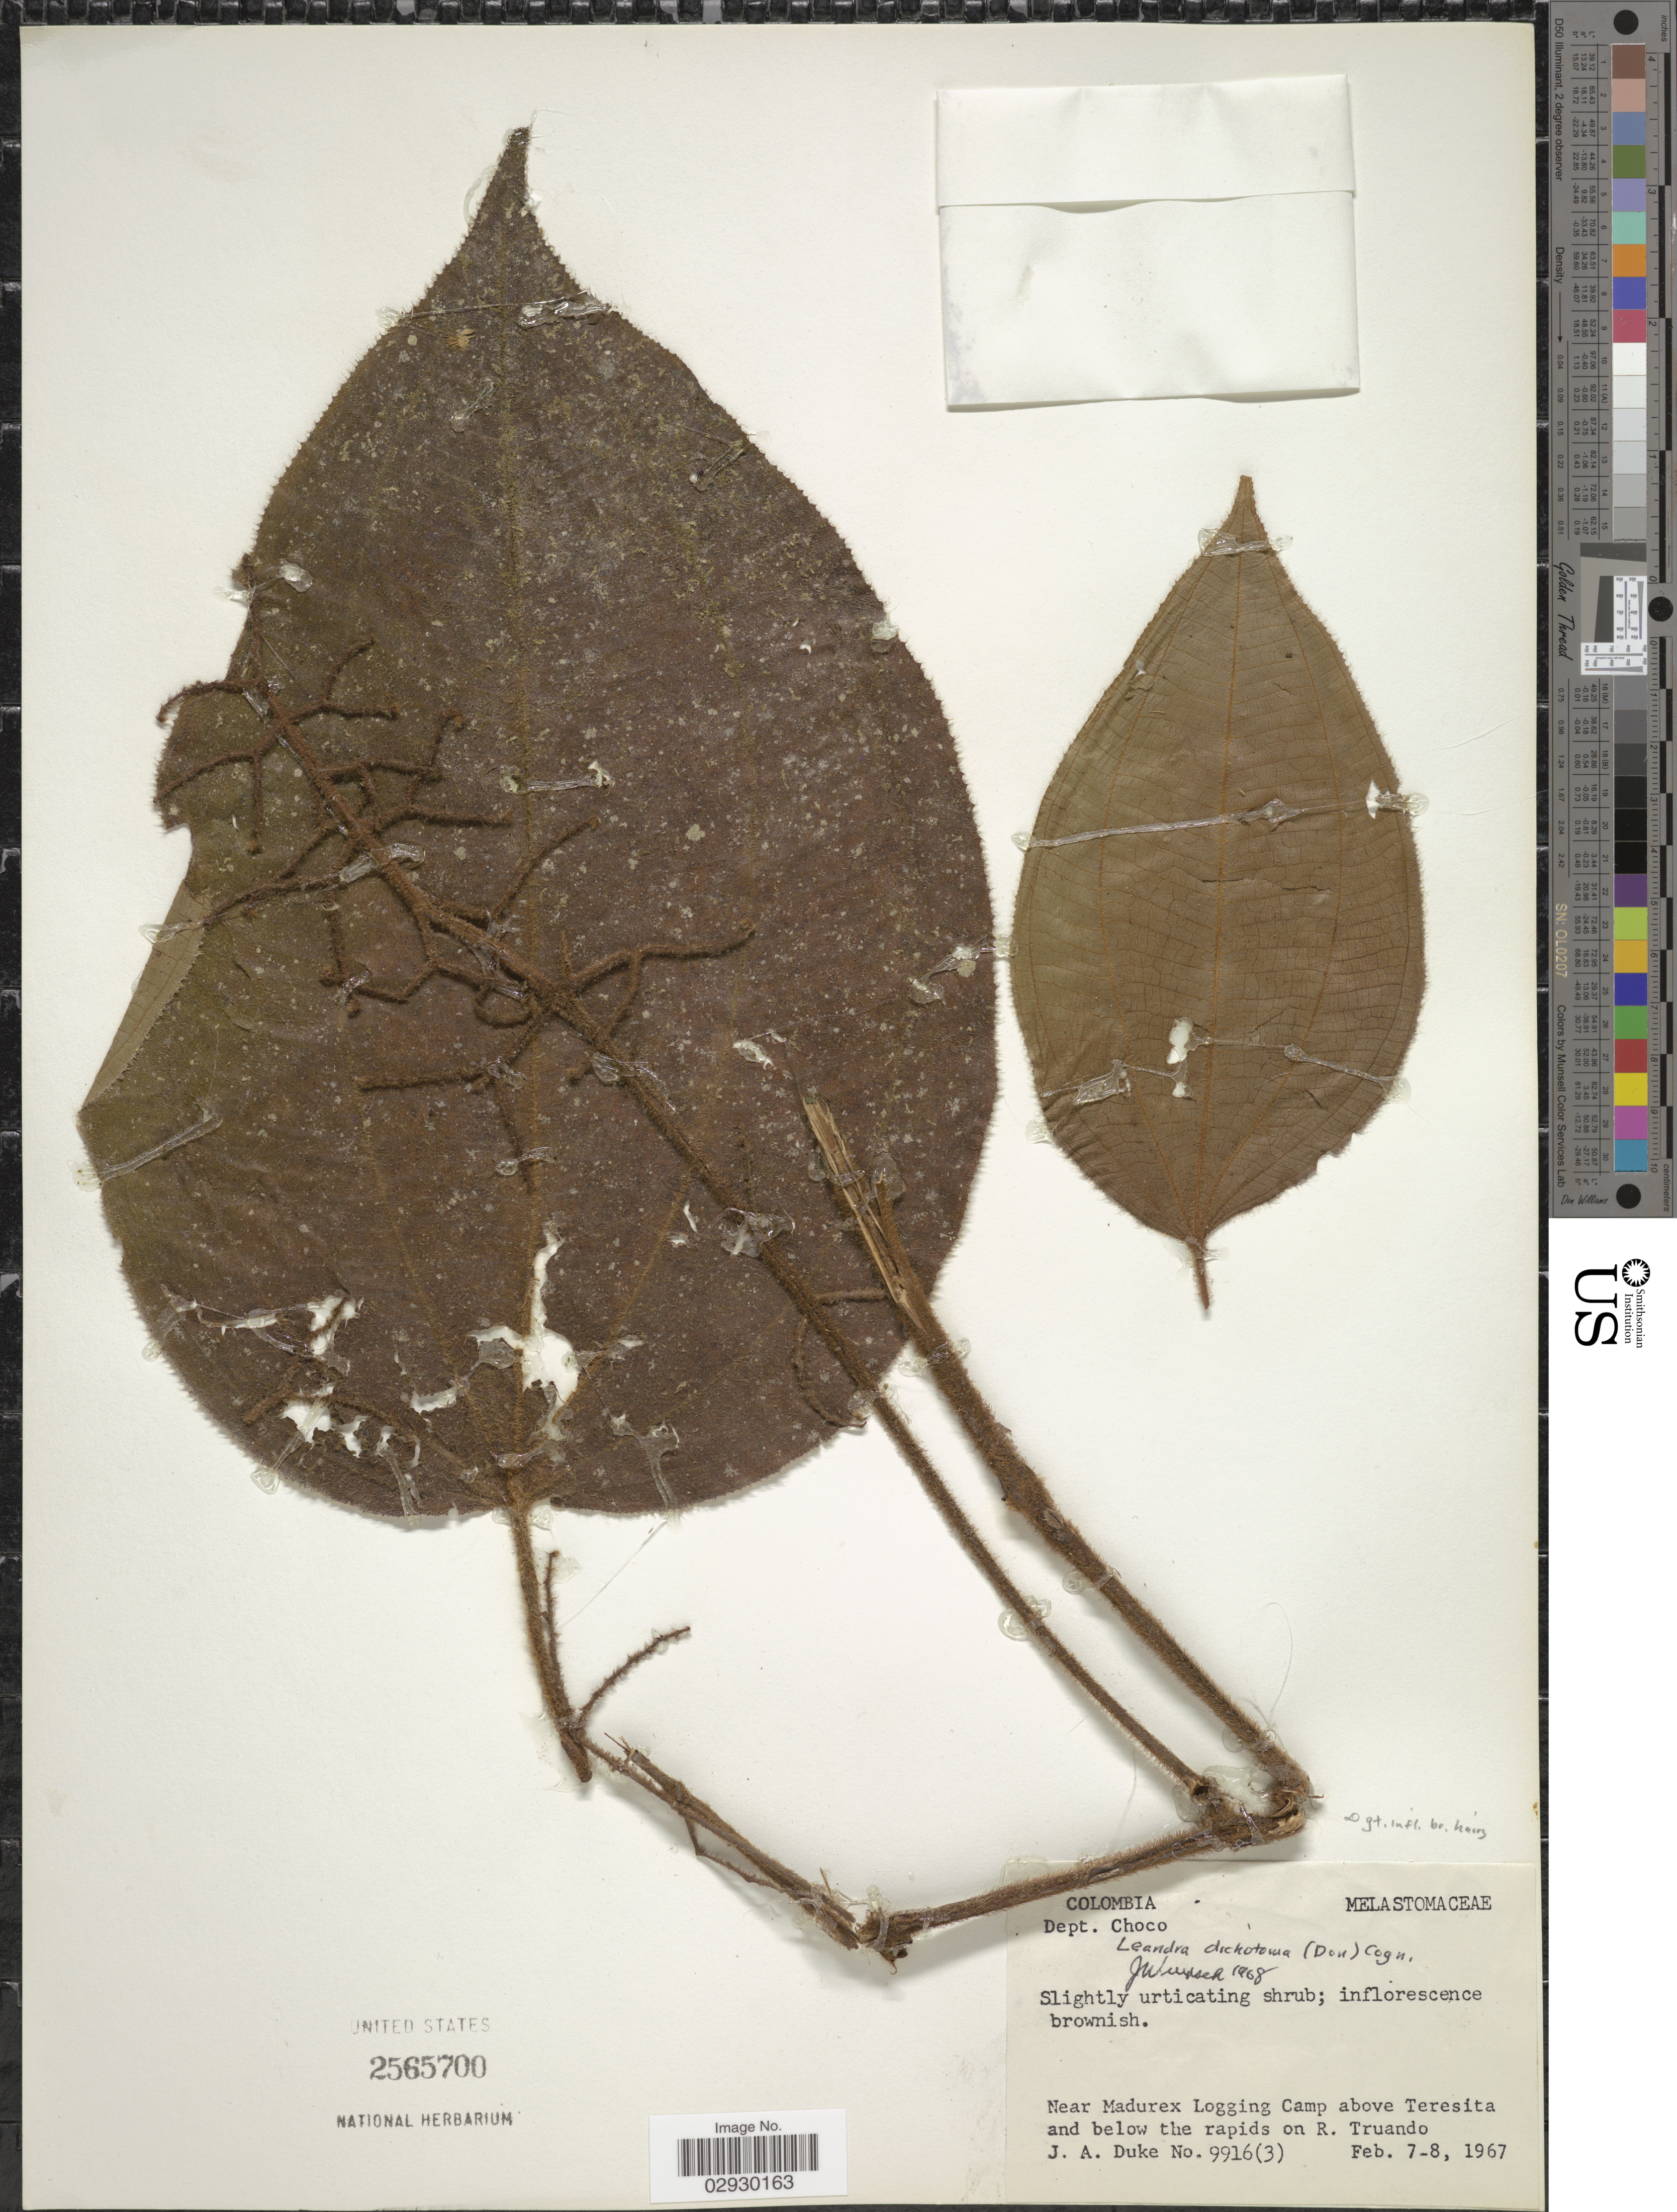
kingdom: Plantae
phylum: Tracheophyta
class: Magnoliopsida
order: Myrtales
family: Melastomataceae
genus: Leandra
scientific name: Leandra sp.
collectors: J. A. Duke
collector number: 9916(3)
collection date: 1967-02-07/1967-02-08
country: Colombia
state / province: Chocó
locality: Dept. Choco. Near Madurex Logging Camp above Teresita and below the rapids on R. Truando.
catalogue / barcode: US 2565700